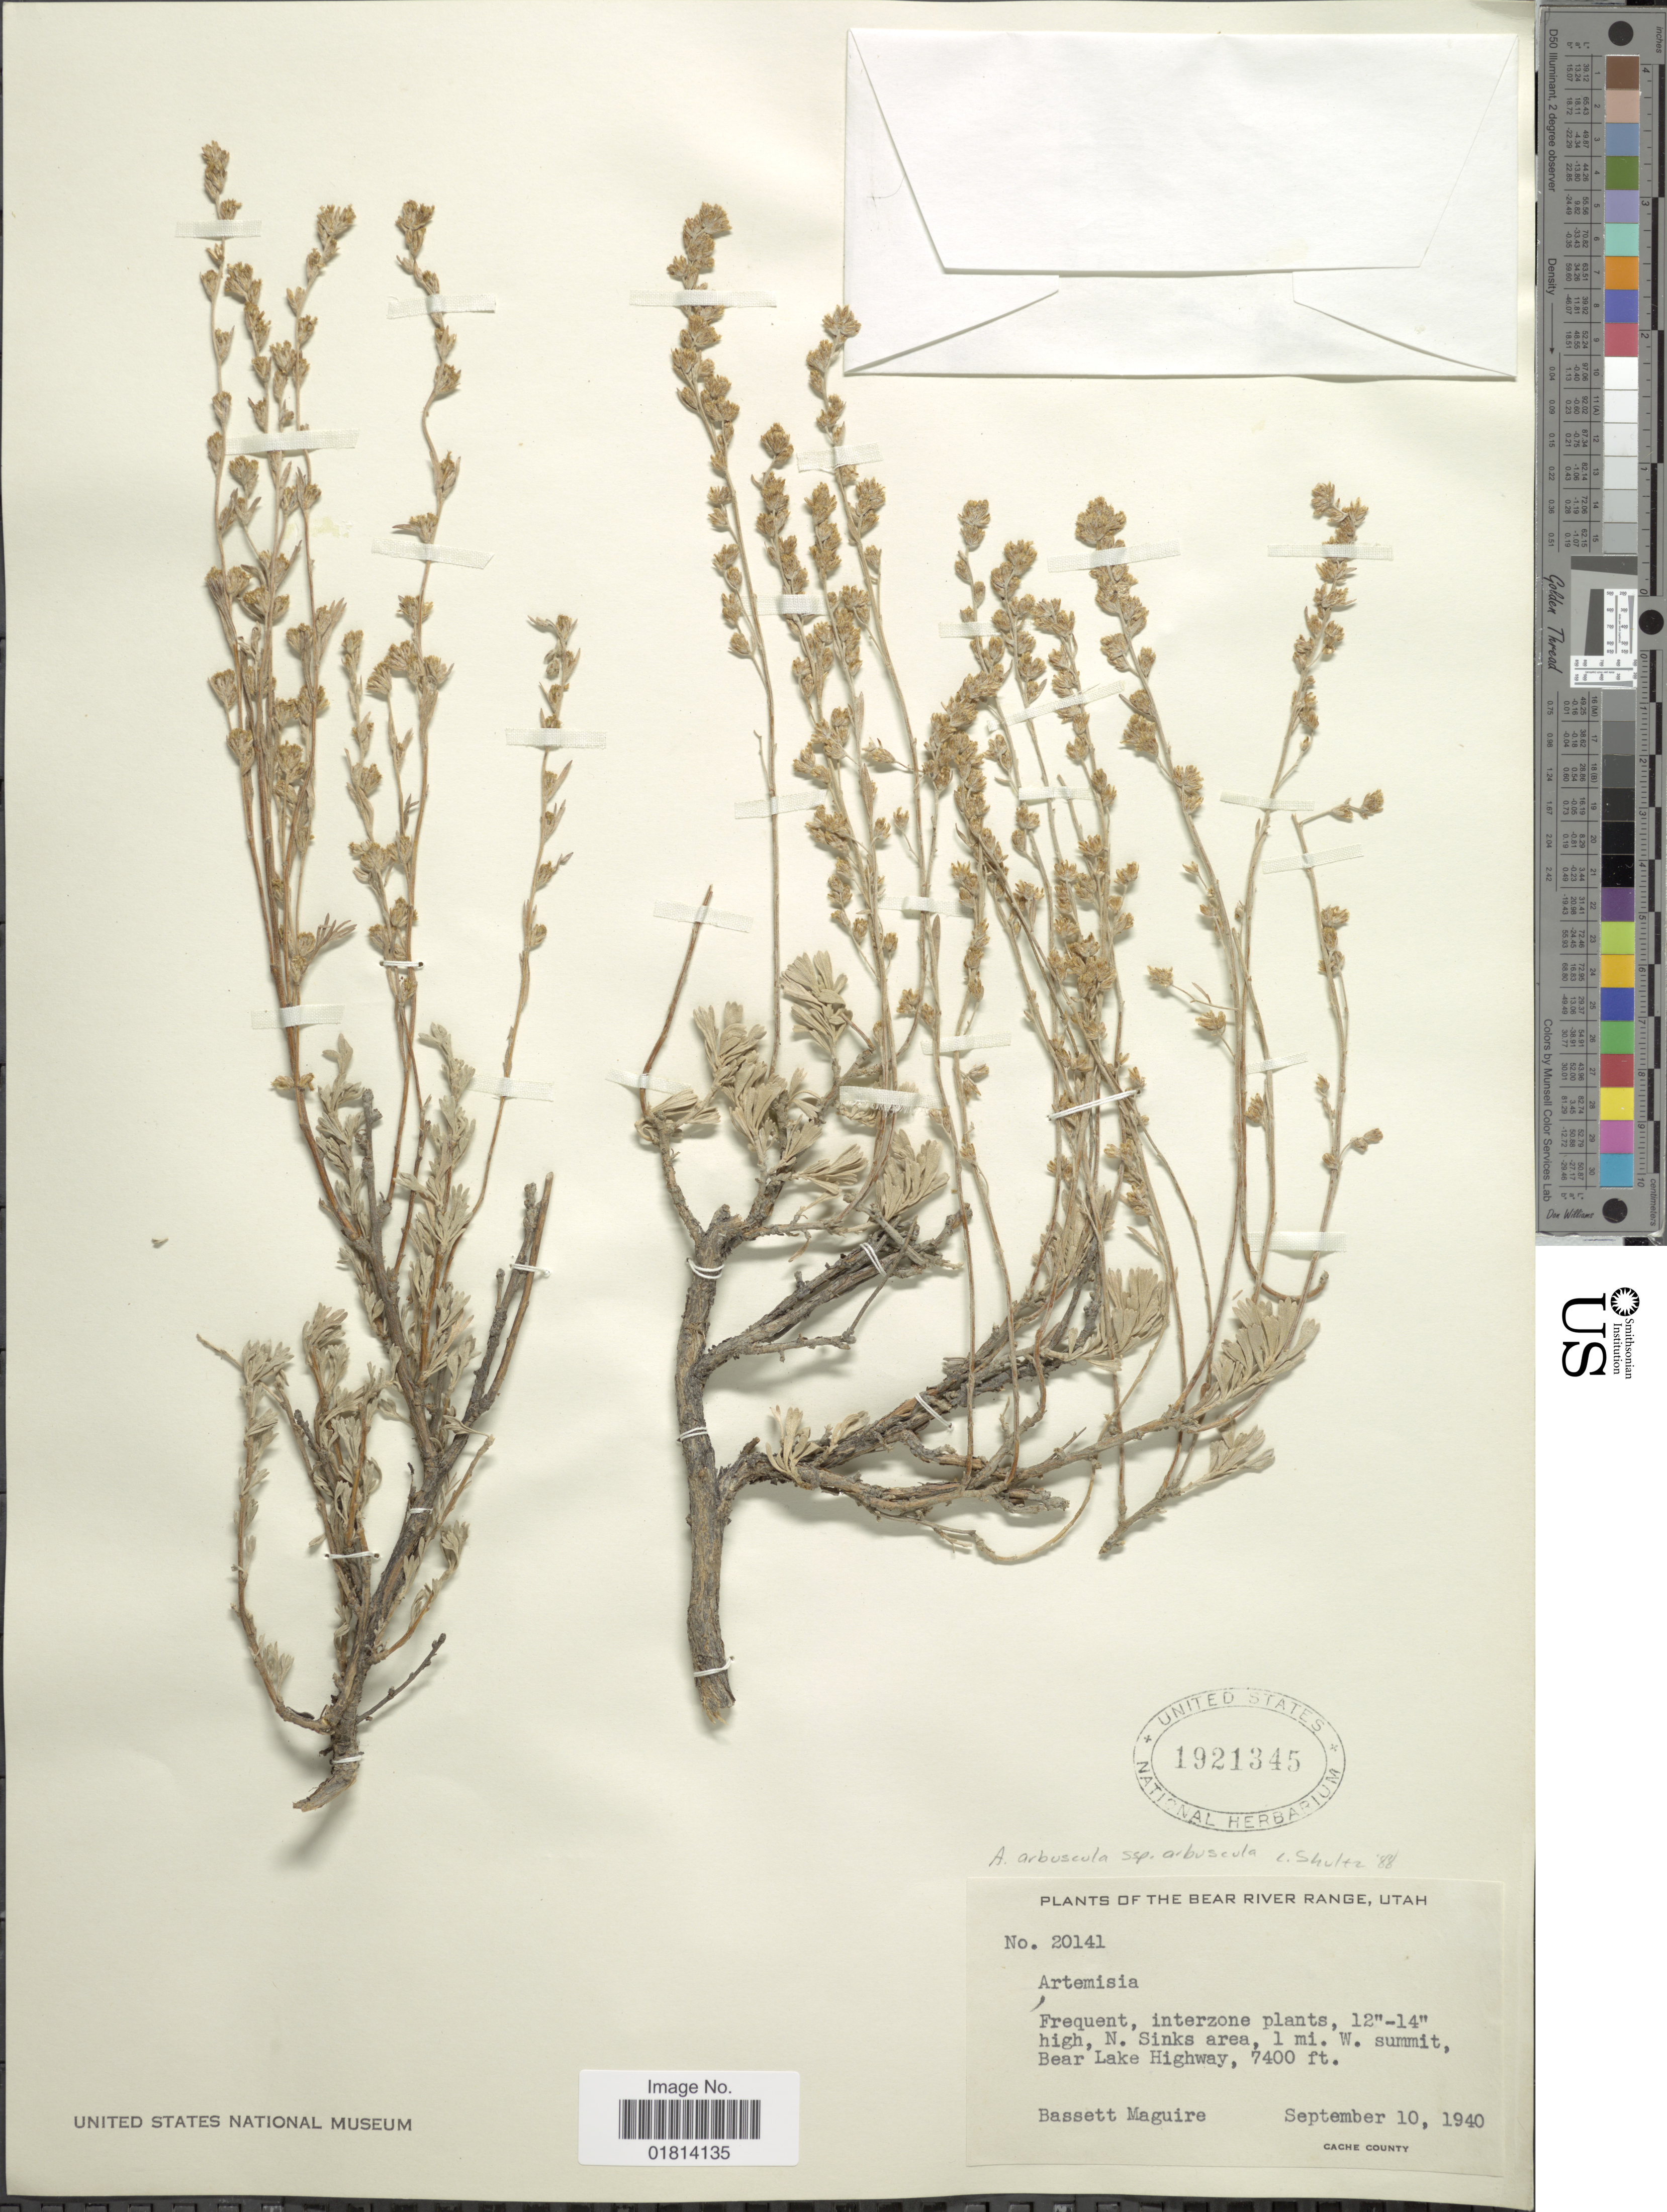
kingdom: Plantae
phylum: Tracheophyta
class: Magnoliopsida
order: Asterales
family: Asteraceae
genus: Artemisia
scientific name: Artemisia arbuscula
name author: Nutt.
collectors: B. Maguire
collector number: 20141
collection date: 1940-09-10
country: United States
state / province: Utah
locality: Bear River Range, Utah. Frequent, interzone plants. N. Sinks area, 1 mi. W. summit, Bear Lake Highway. Cache County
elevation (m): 2256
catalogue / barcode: US 1921345